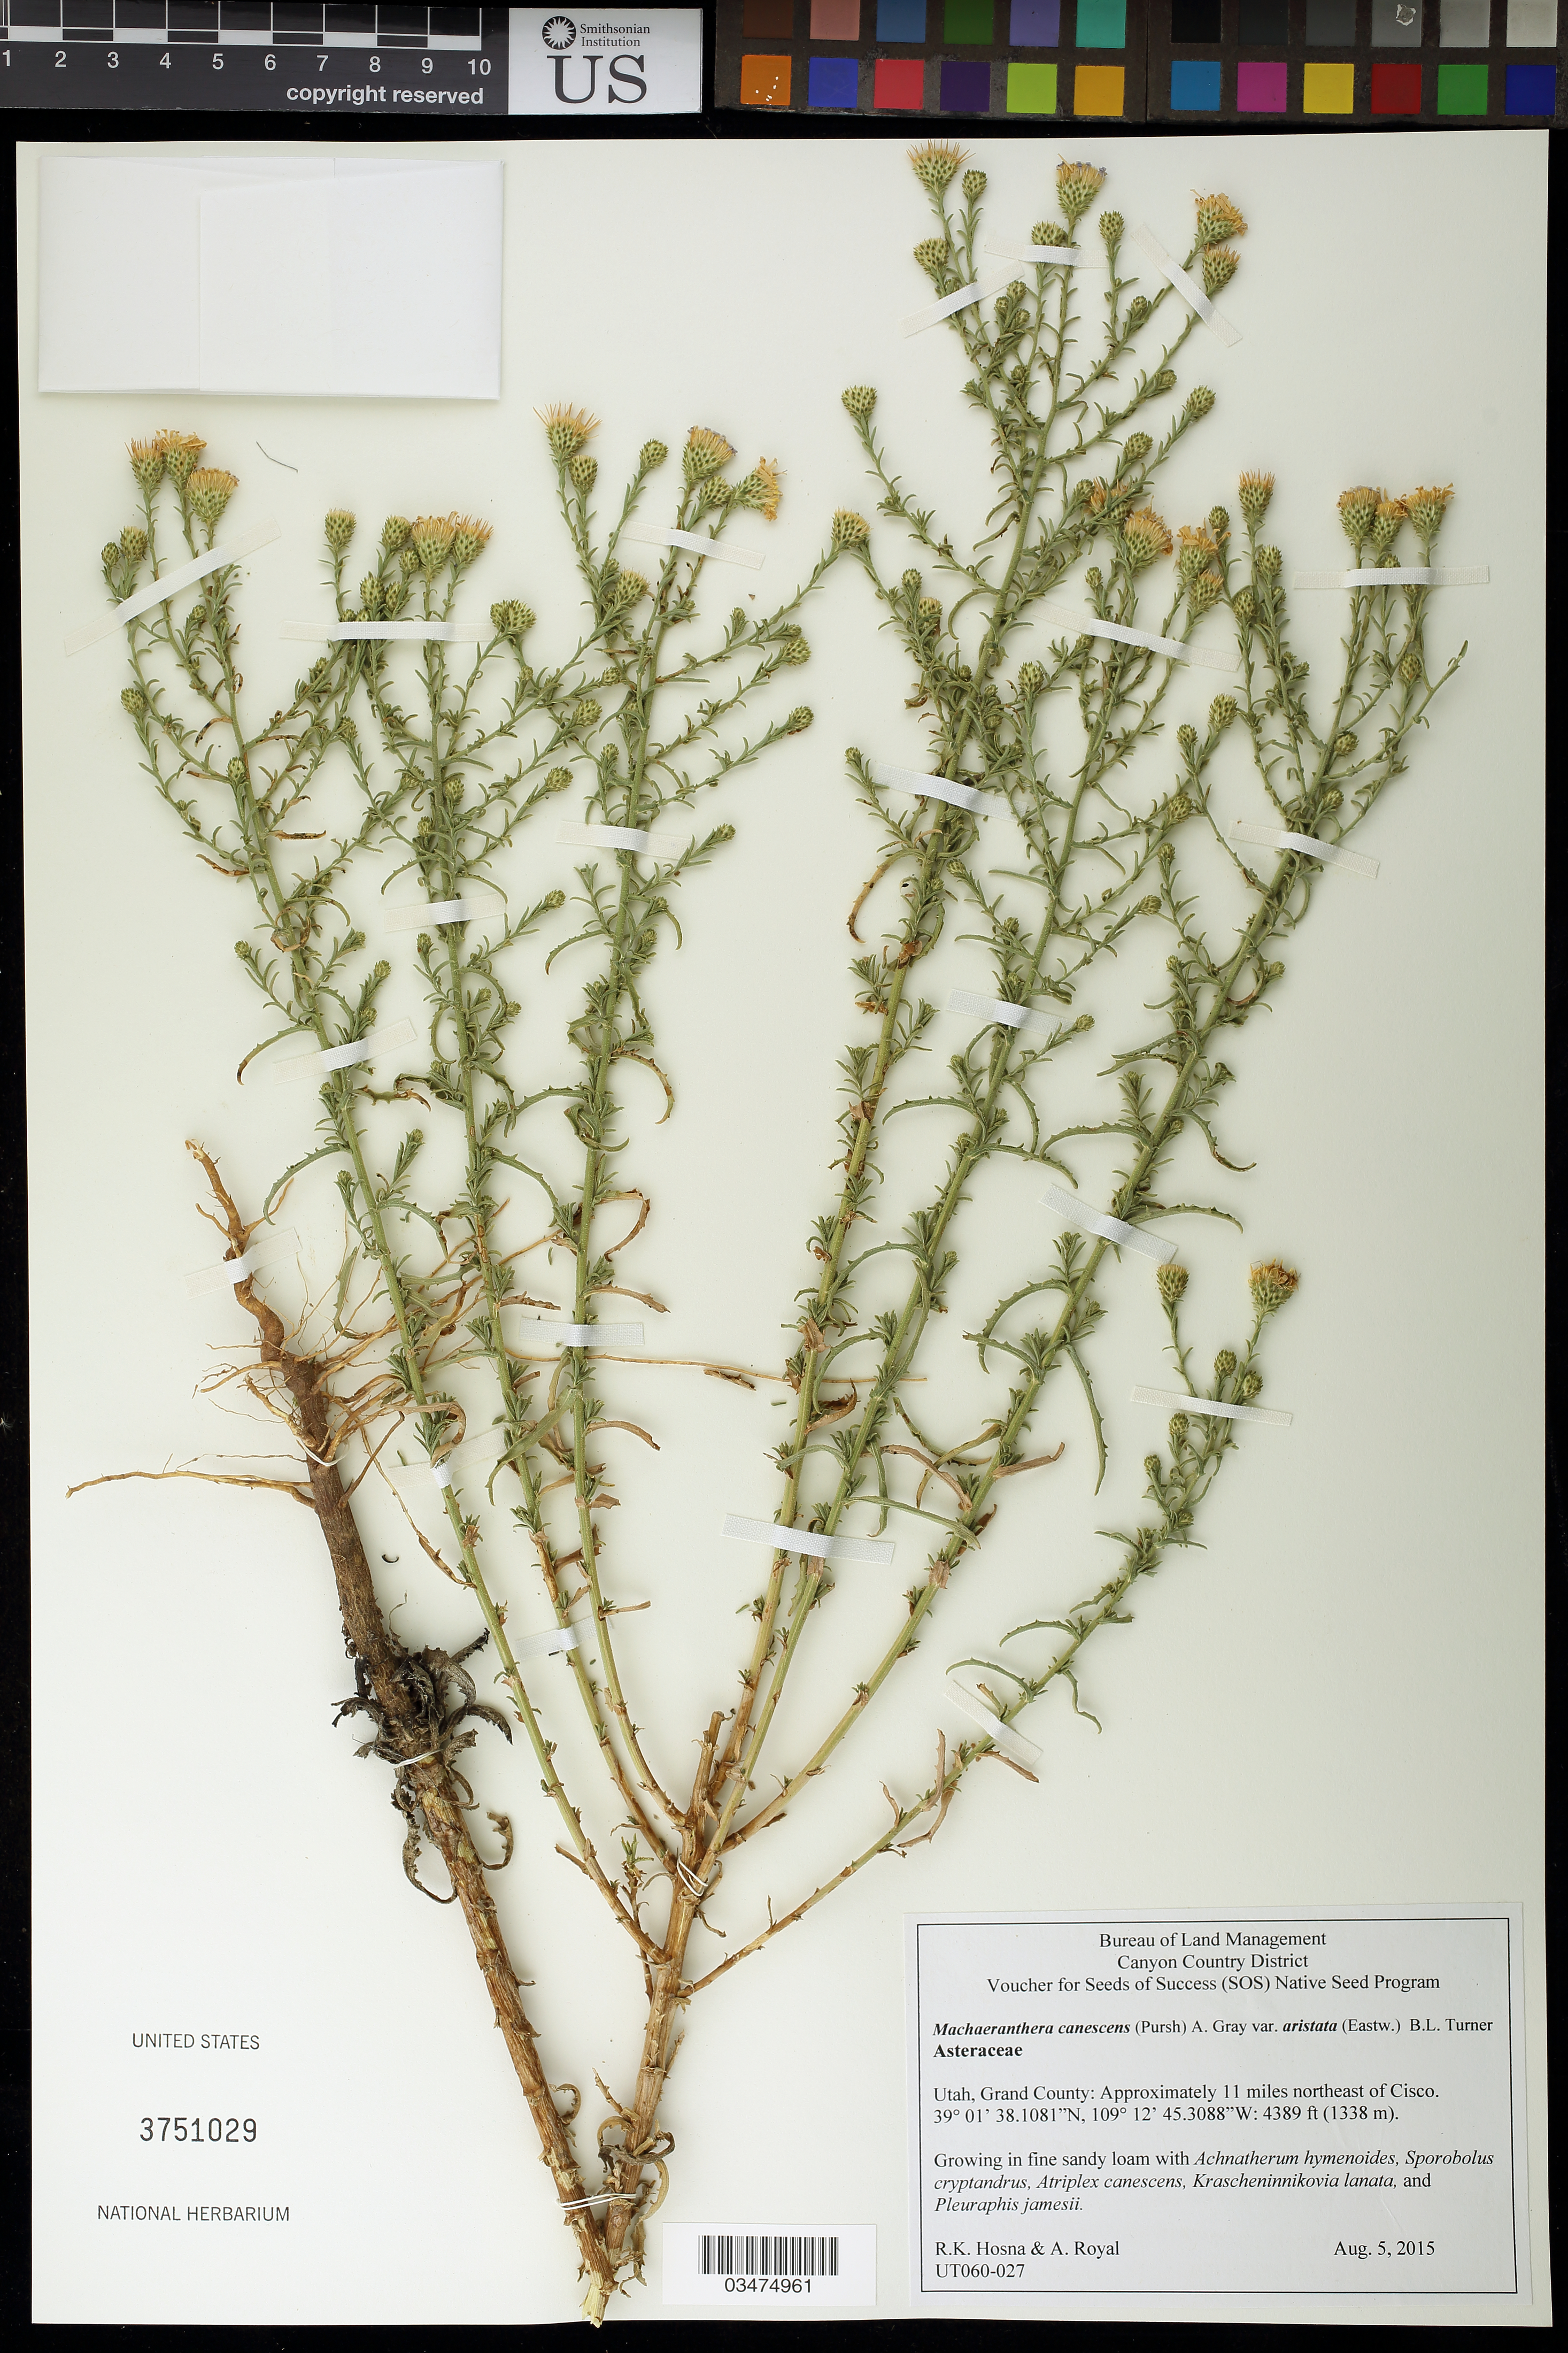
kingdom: Plantae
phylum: Tracheophyta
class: Magnoliopsida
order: Asterales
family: Asteraceae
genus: Machaeranthera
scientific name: Machaeranthera canescens var. aristata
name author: (Eastw.) B.L. Turner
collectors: R. Hosna & A. Royal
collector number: UT060-027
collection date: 2015-08-05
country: United States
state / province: Utah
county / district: Grand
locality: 11 mi. NE of Cisco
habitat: Fine sandy loam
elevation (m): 1338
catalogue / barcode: US 3751029